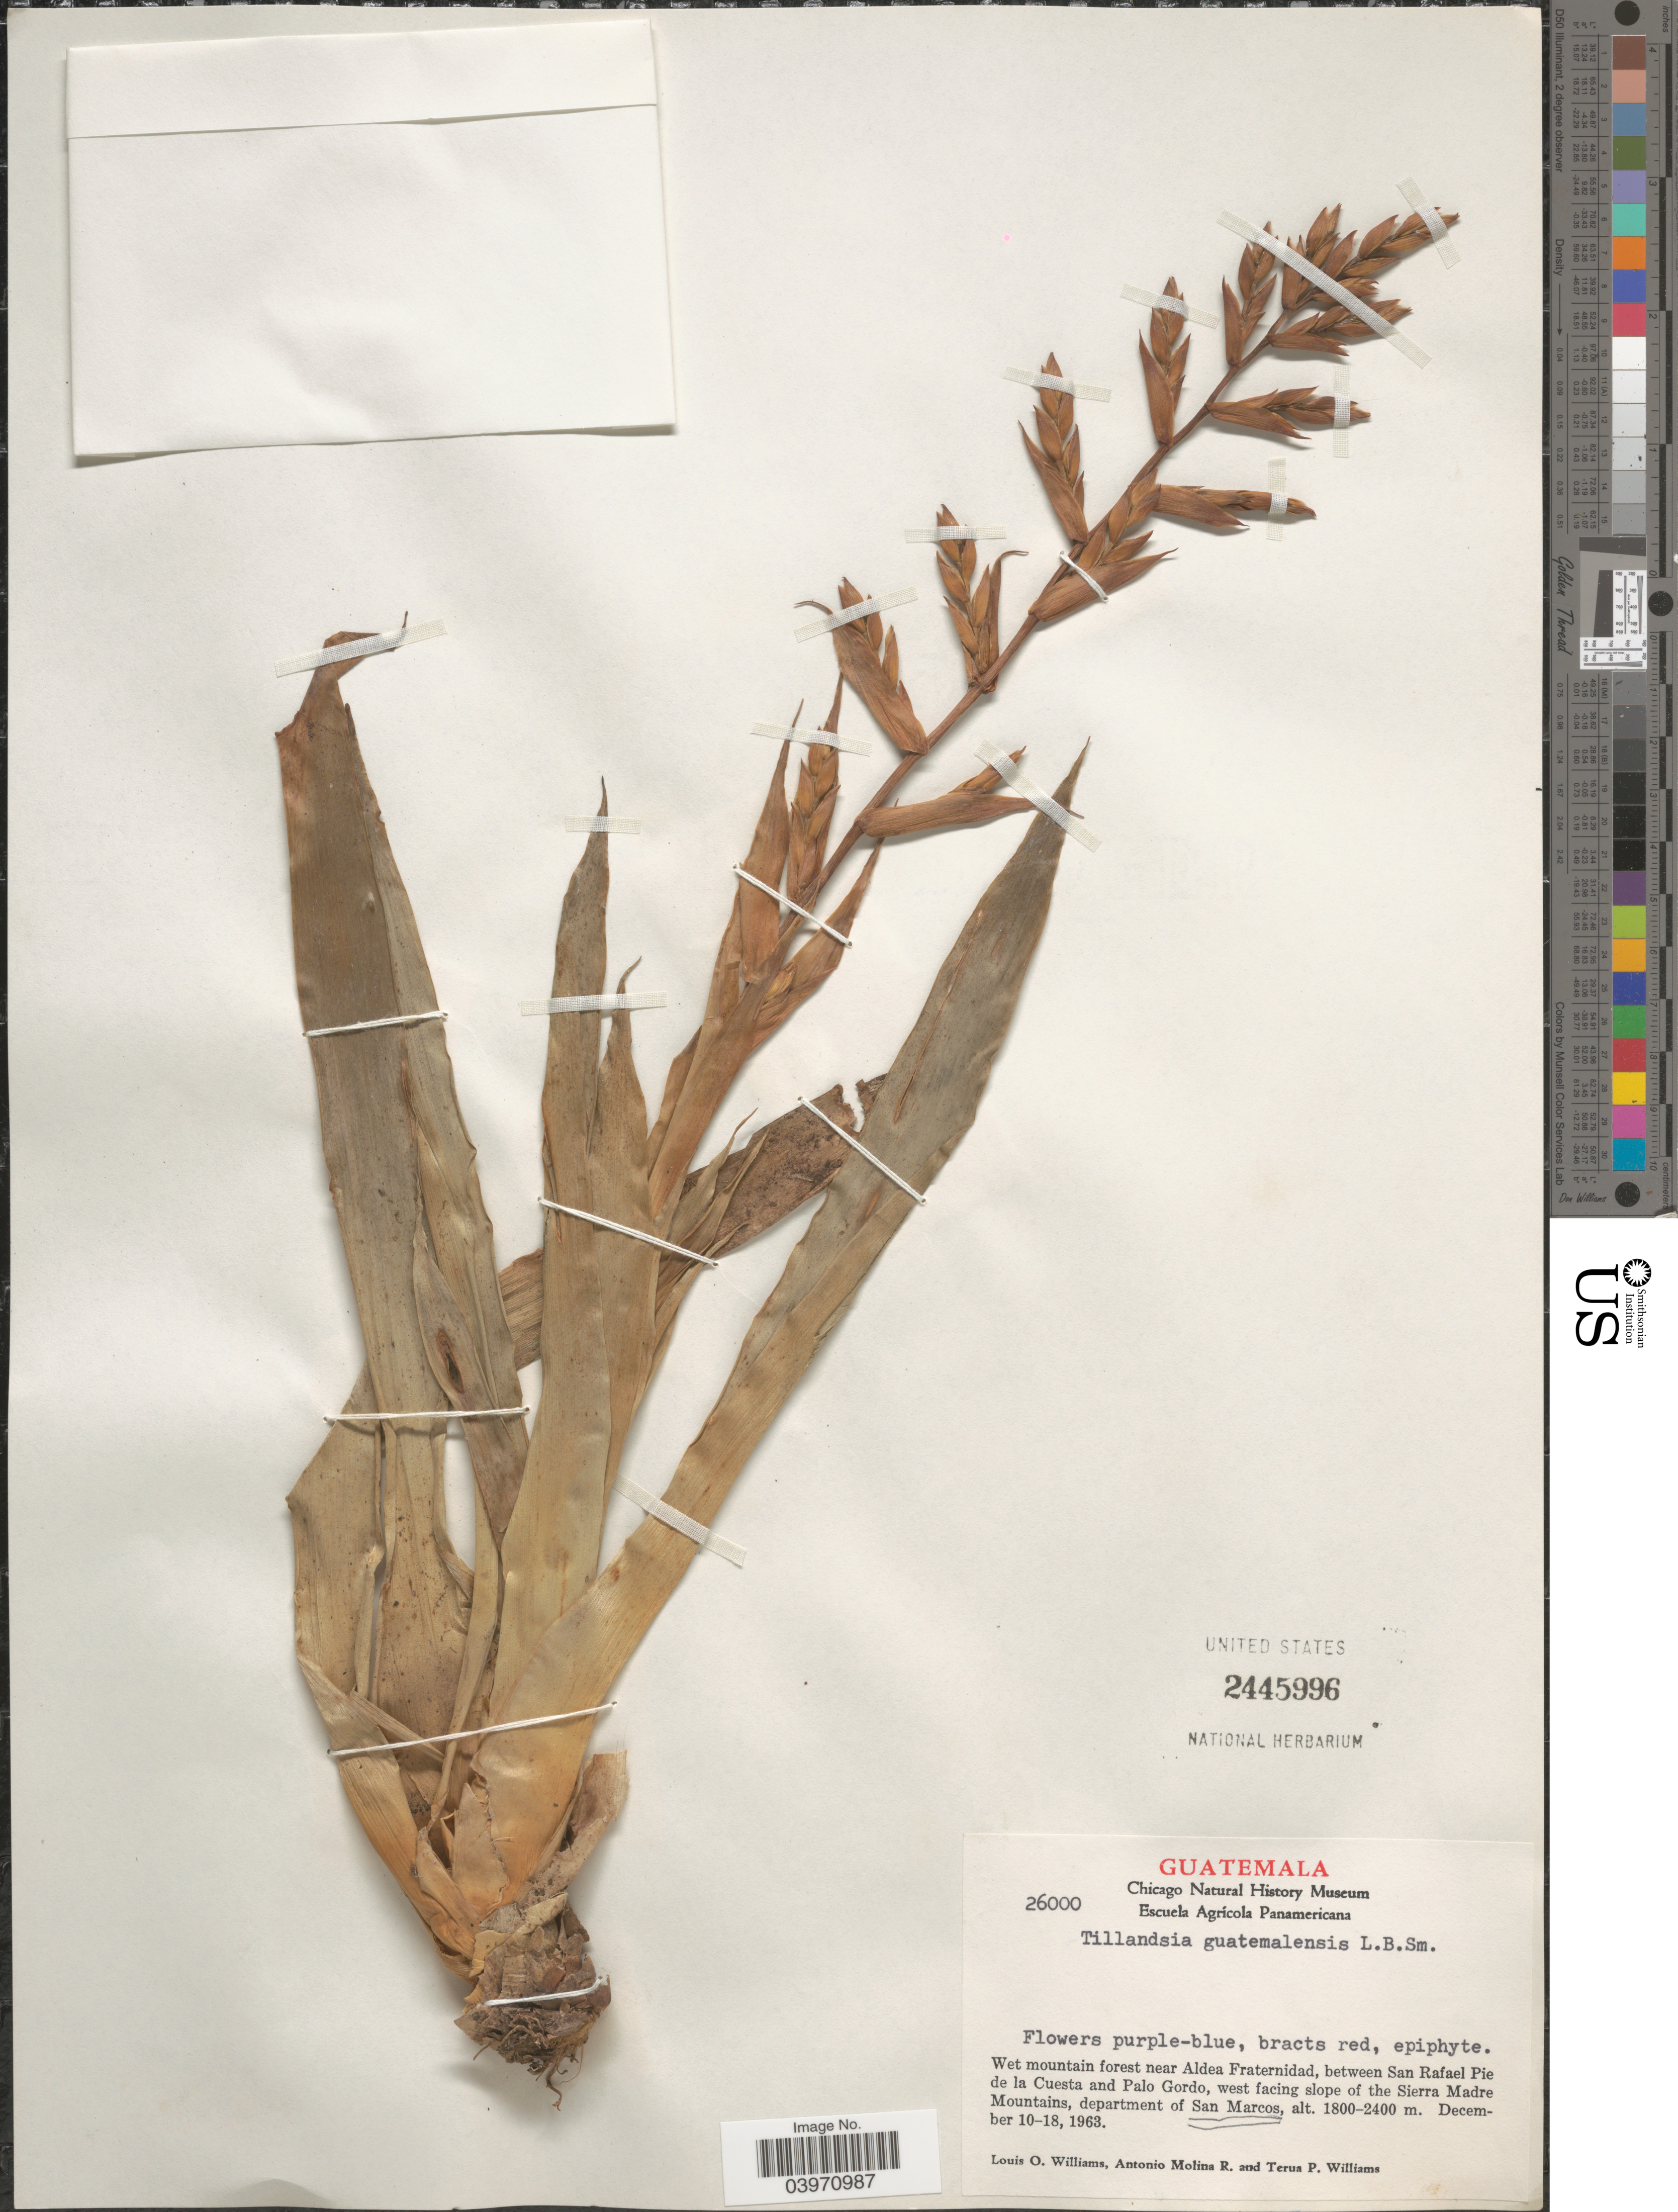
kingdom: Plantae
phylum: Tracheophyta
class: Liliopsida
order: Poales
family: Bromeliaceae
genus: Tillandsia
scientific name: Tillandsia guatemalensis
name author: L.B. Sm.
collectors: L. O. Williams, A. Molina R. & T. Williams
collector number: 26000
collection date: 1963-12-10/1963-12-18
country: Guatemala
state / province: San Marcos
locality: Wet mountain forest near Aldea Fraternidad, between San Rafael Pie de la Cuesta and Palo Gordo, west facing slope of the Sierra Madre Mountains, department of San Marcos.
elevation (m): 1800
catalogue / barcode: US 2445996